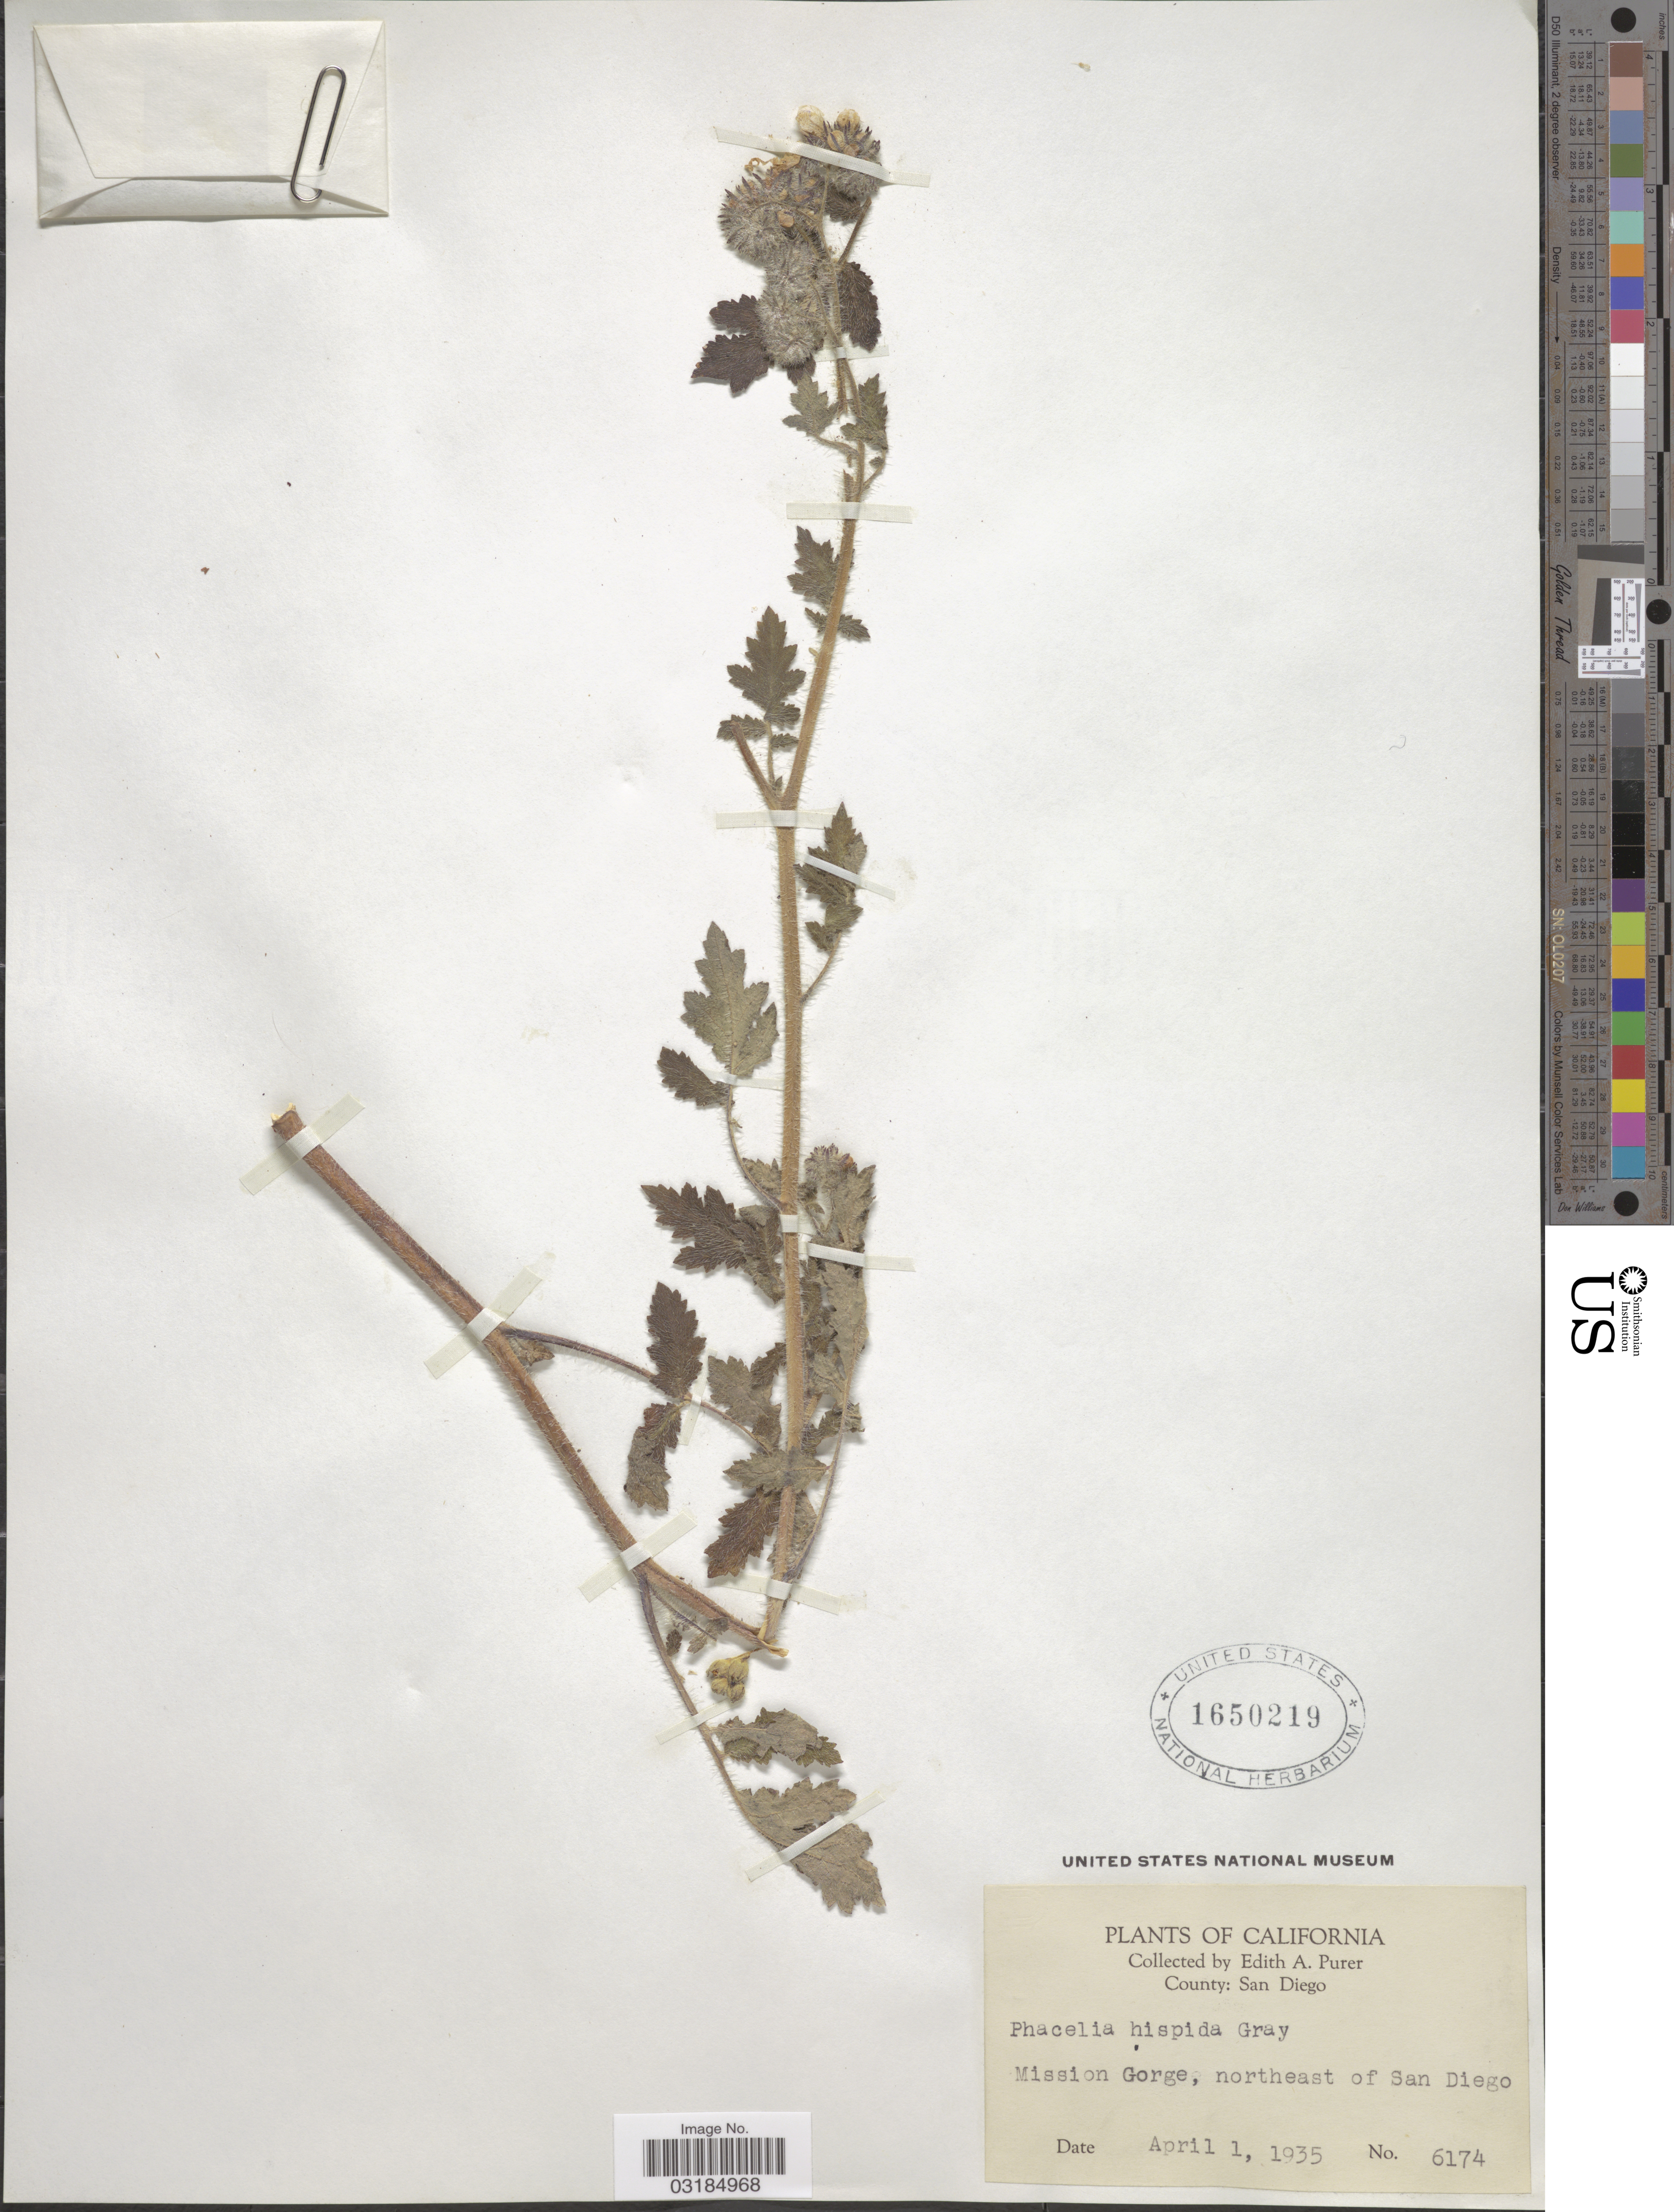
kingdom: Plantae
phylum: Tracheophyta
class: Magnoliopsida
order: Boraginales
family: Hydrophyllaceae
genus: Phacelia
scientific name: Phacelia cicutaria var. hispida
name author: (A. Gray) J.T. Howell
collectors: E. Purer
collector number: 6174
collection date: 1935-04-01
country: United States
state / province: California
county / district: San Diego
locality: County: San Diego. Mission Gorge, northeast of San Diego.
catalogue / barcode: US 1650219